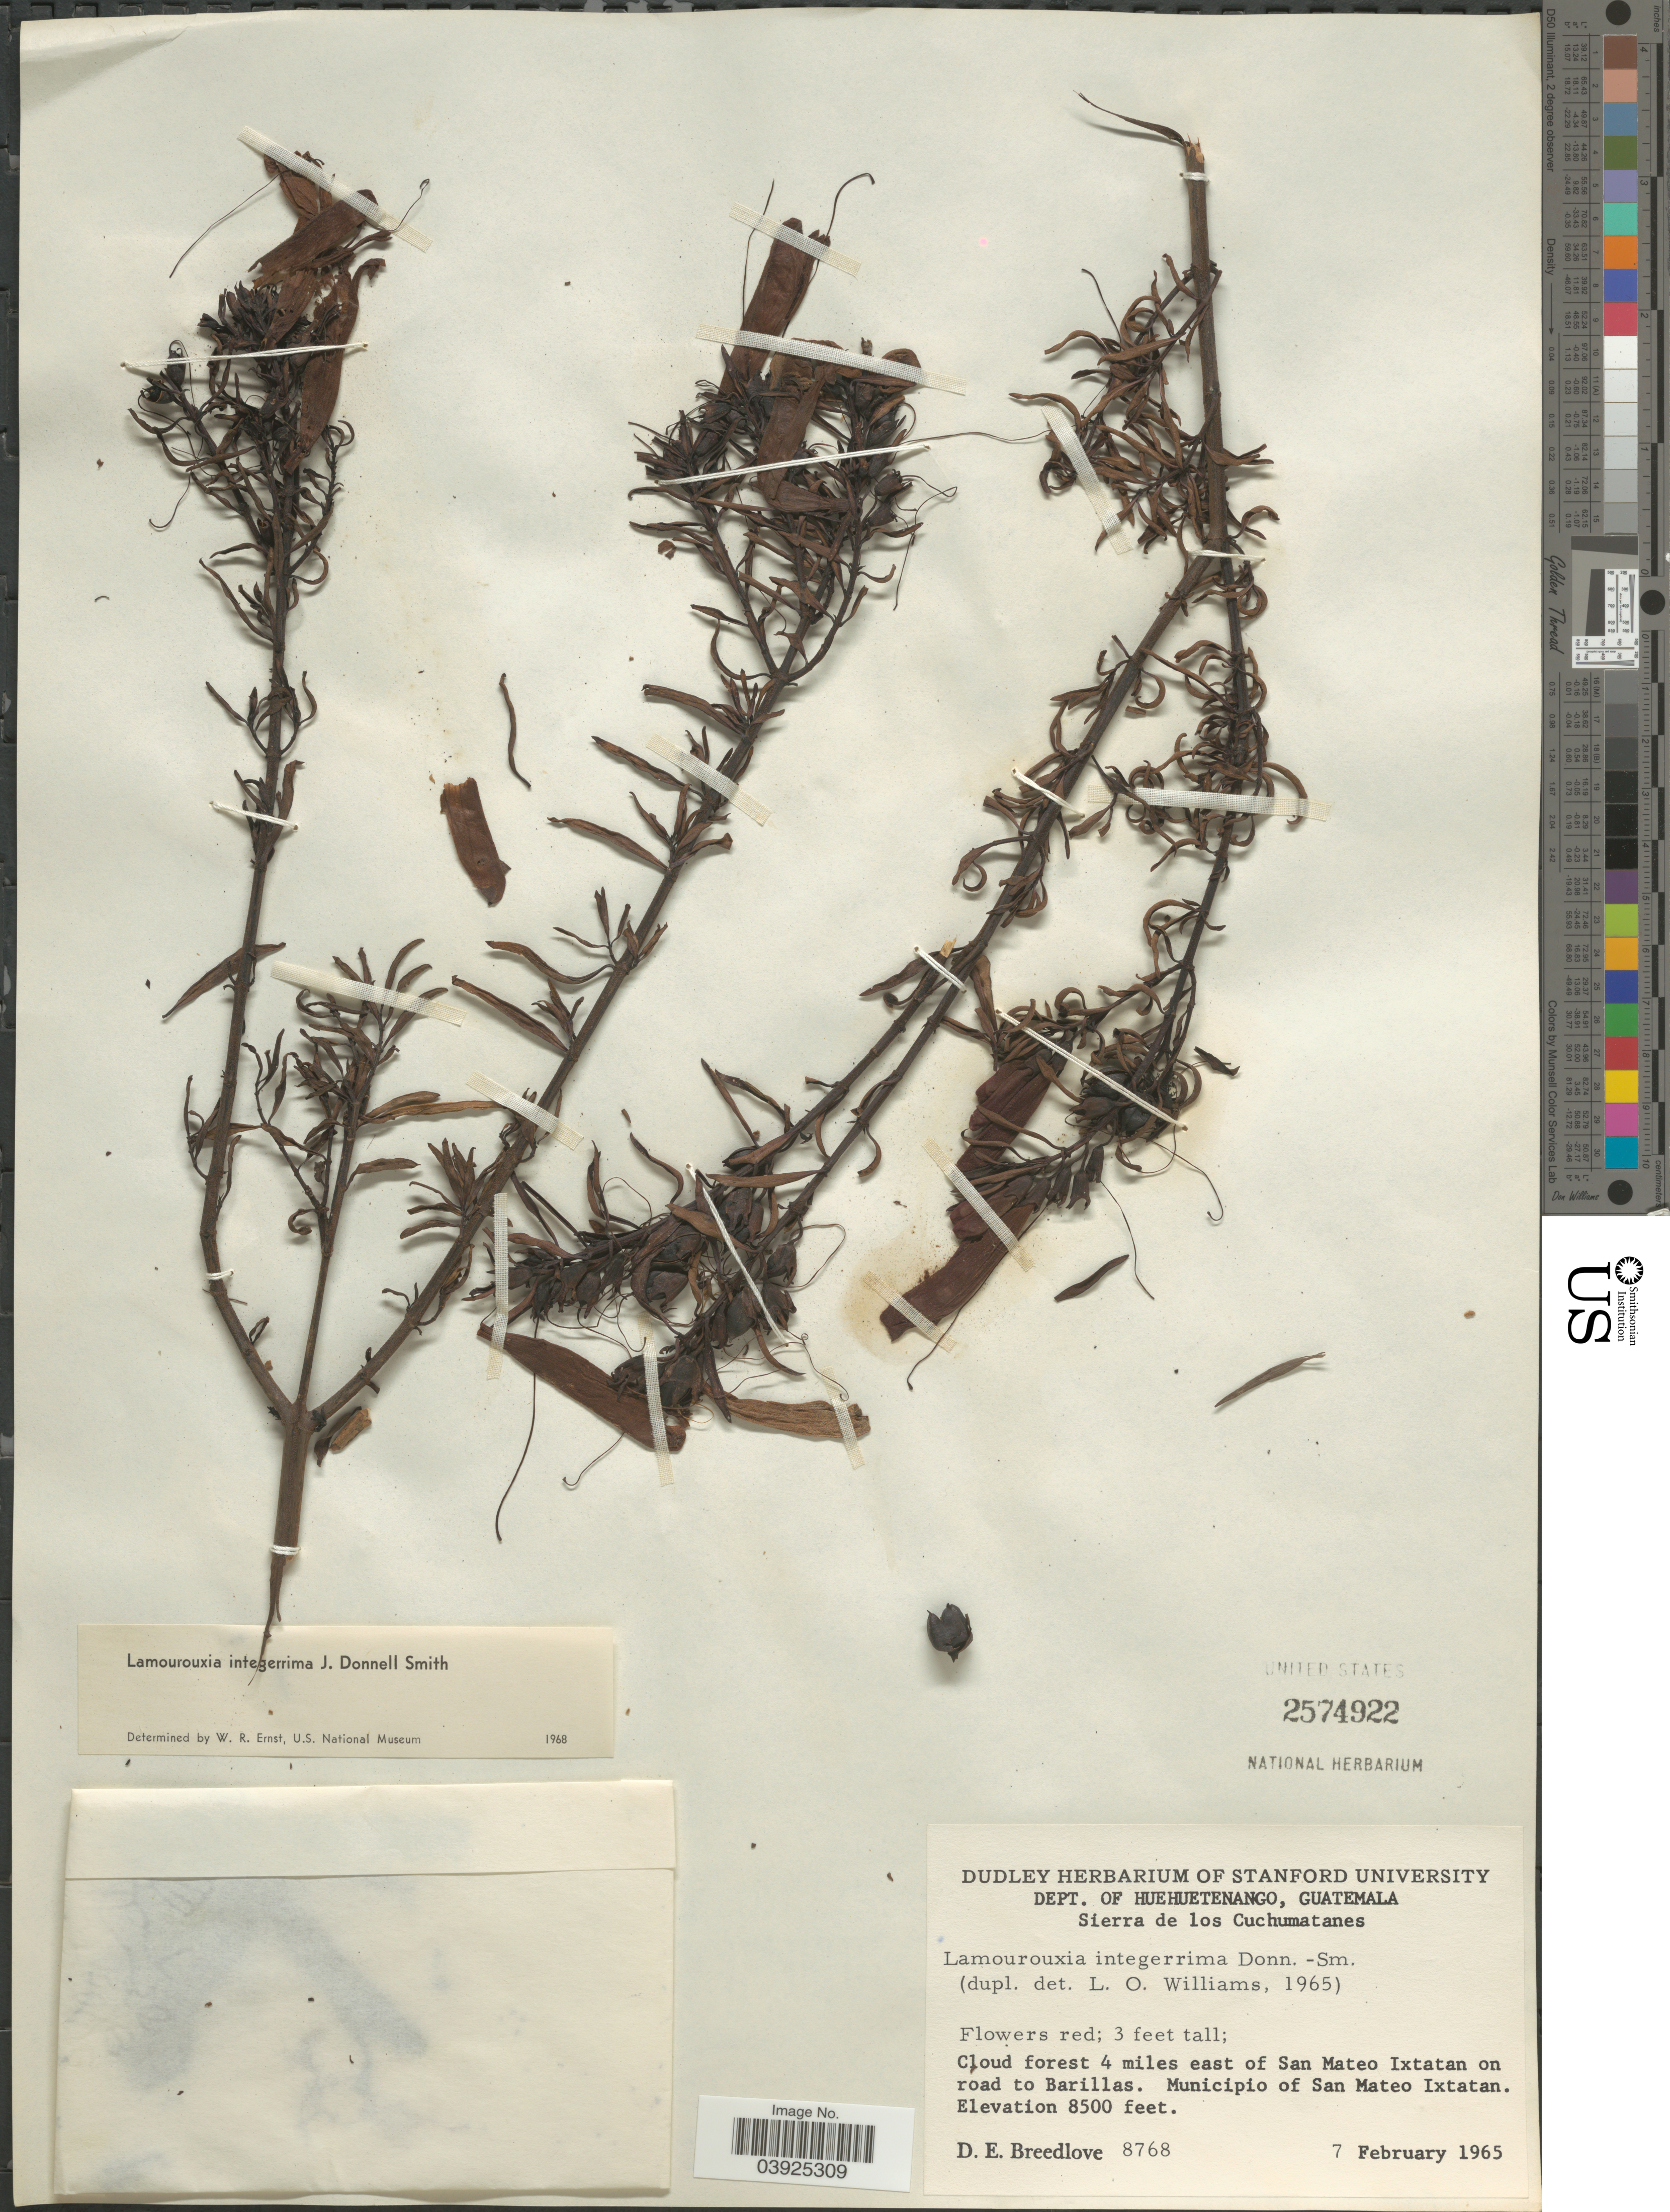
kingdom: Plantae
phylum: Tracheophyta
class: Magnoliopsida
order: Lamiales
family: Orobanchaceae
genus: Lamourouxia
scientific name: Lamourouxia integerrima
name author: Donn. Sm.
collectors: D. E. Breedlove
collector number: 8768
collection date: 1965-02-07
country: Guatemala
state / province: Huehuetenango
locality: Dept. of Huehuetenango. Sierra de los Cuchumatanes. Cloud forest 4 miles east of San Mateo Ixtatan on road to Barillas. Municipio of San Mateo Ixtatan.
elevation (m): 2591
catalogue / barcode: US 2574922